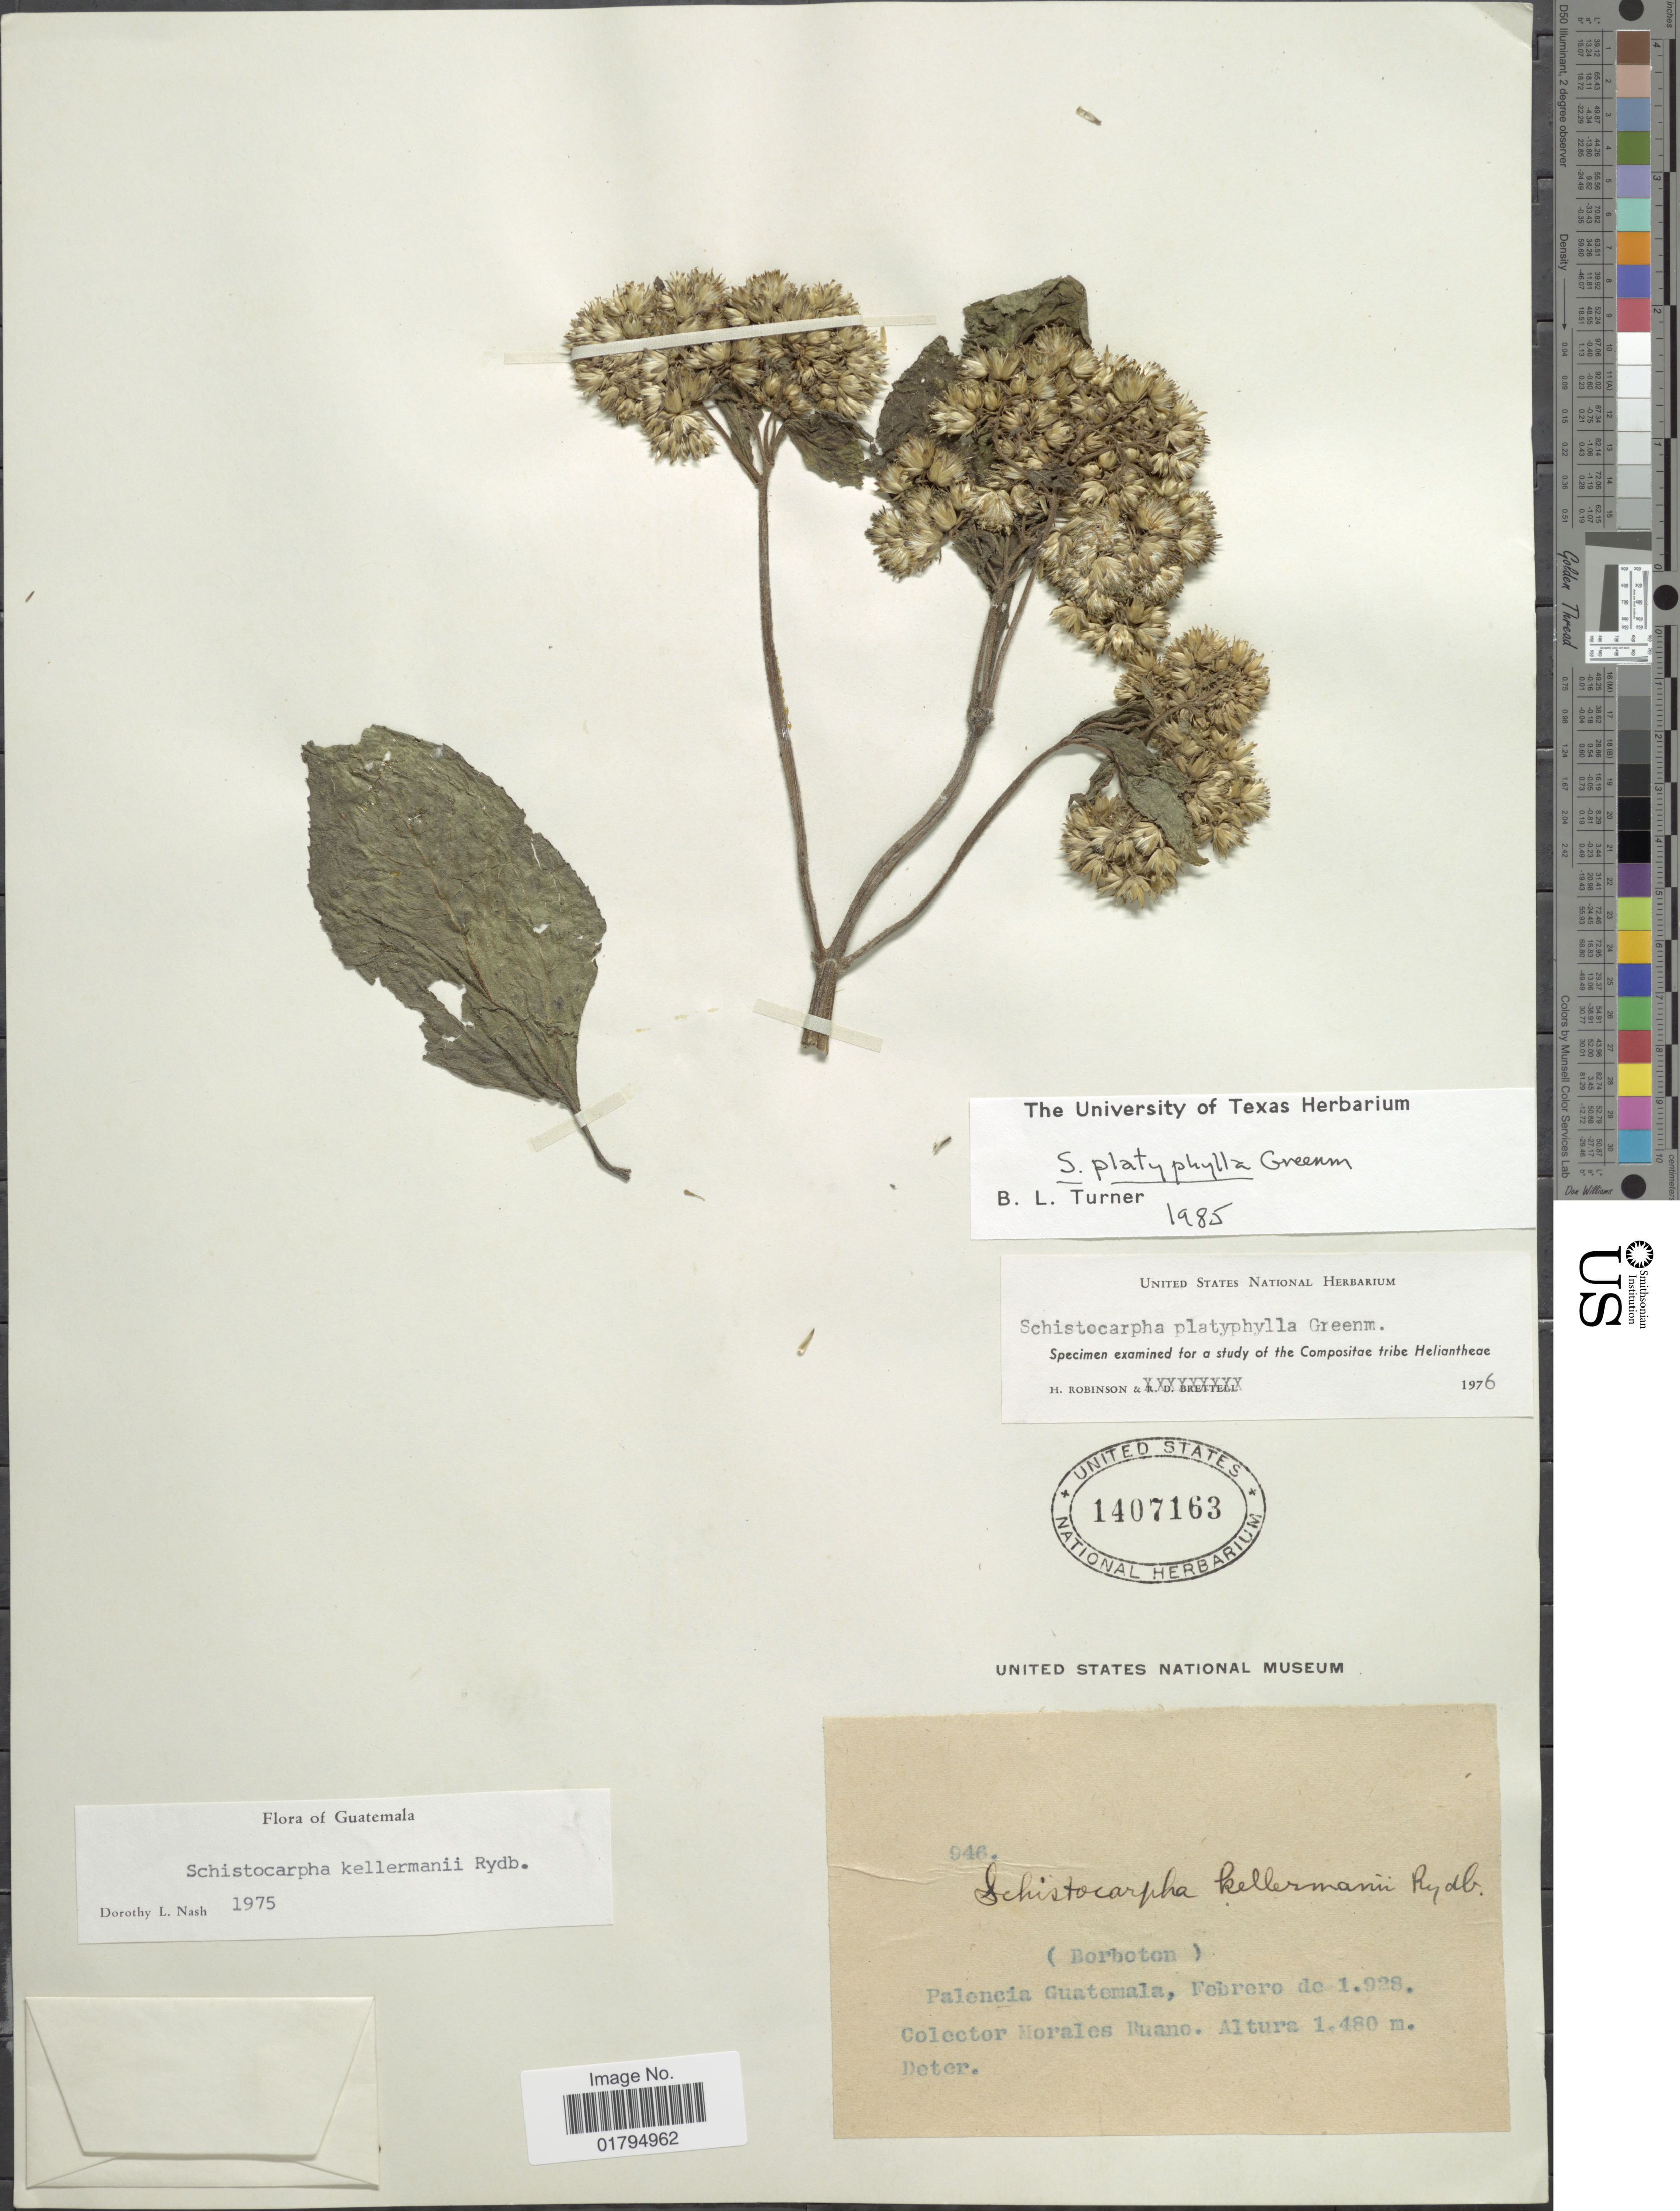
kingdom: Plantae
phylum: Tracheophyta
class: Magnoliopsida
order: Asterales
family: Asteraceae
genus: Schistocarpha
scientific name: Schistocarpha platyphylla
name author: Greenm.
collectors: M. Ruano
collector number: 946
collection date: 1928-02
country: Guatemala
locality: Palencia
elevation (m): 1480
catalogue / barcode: US 1407163